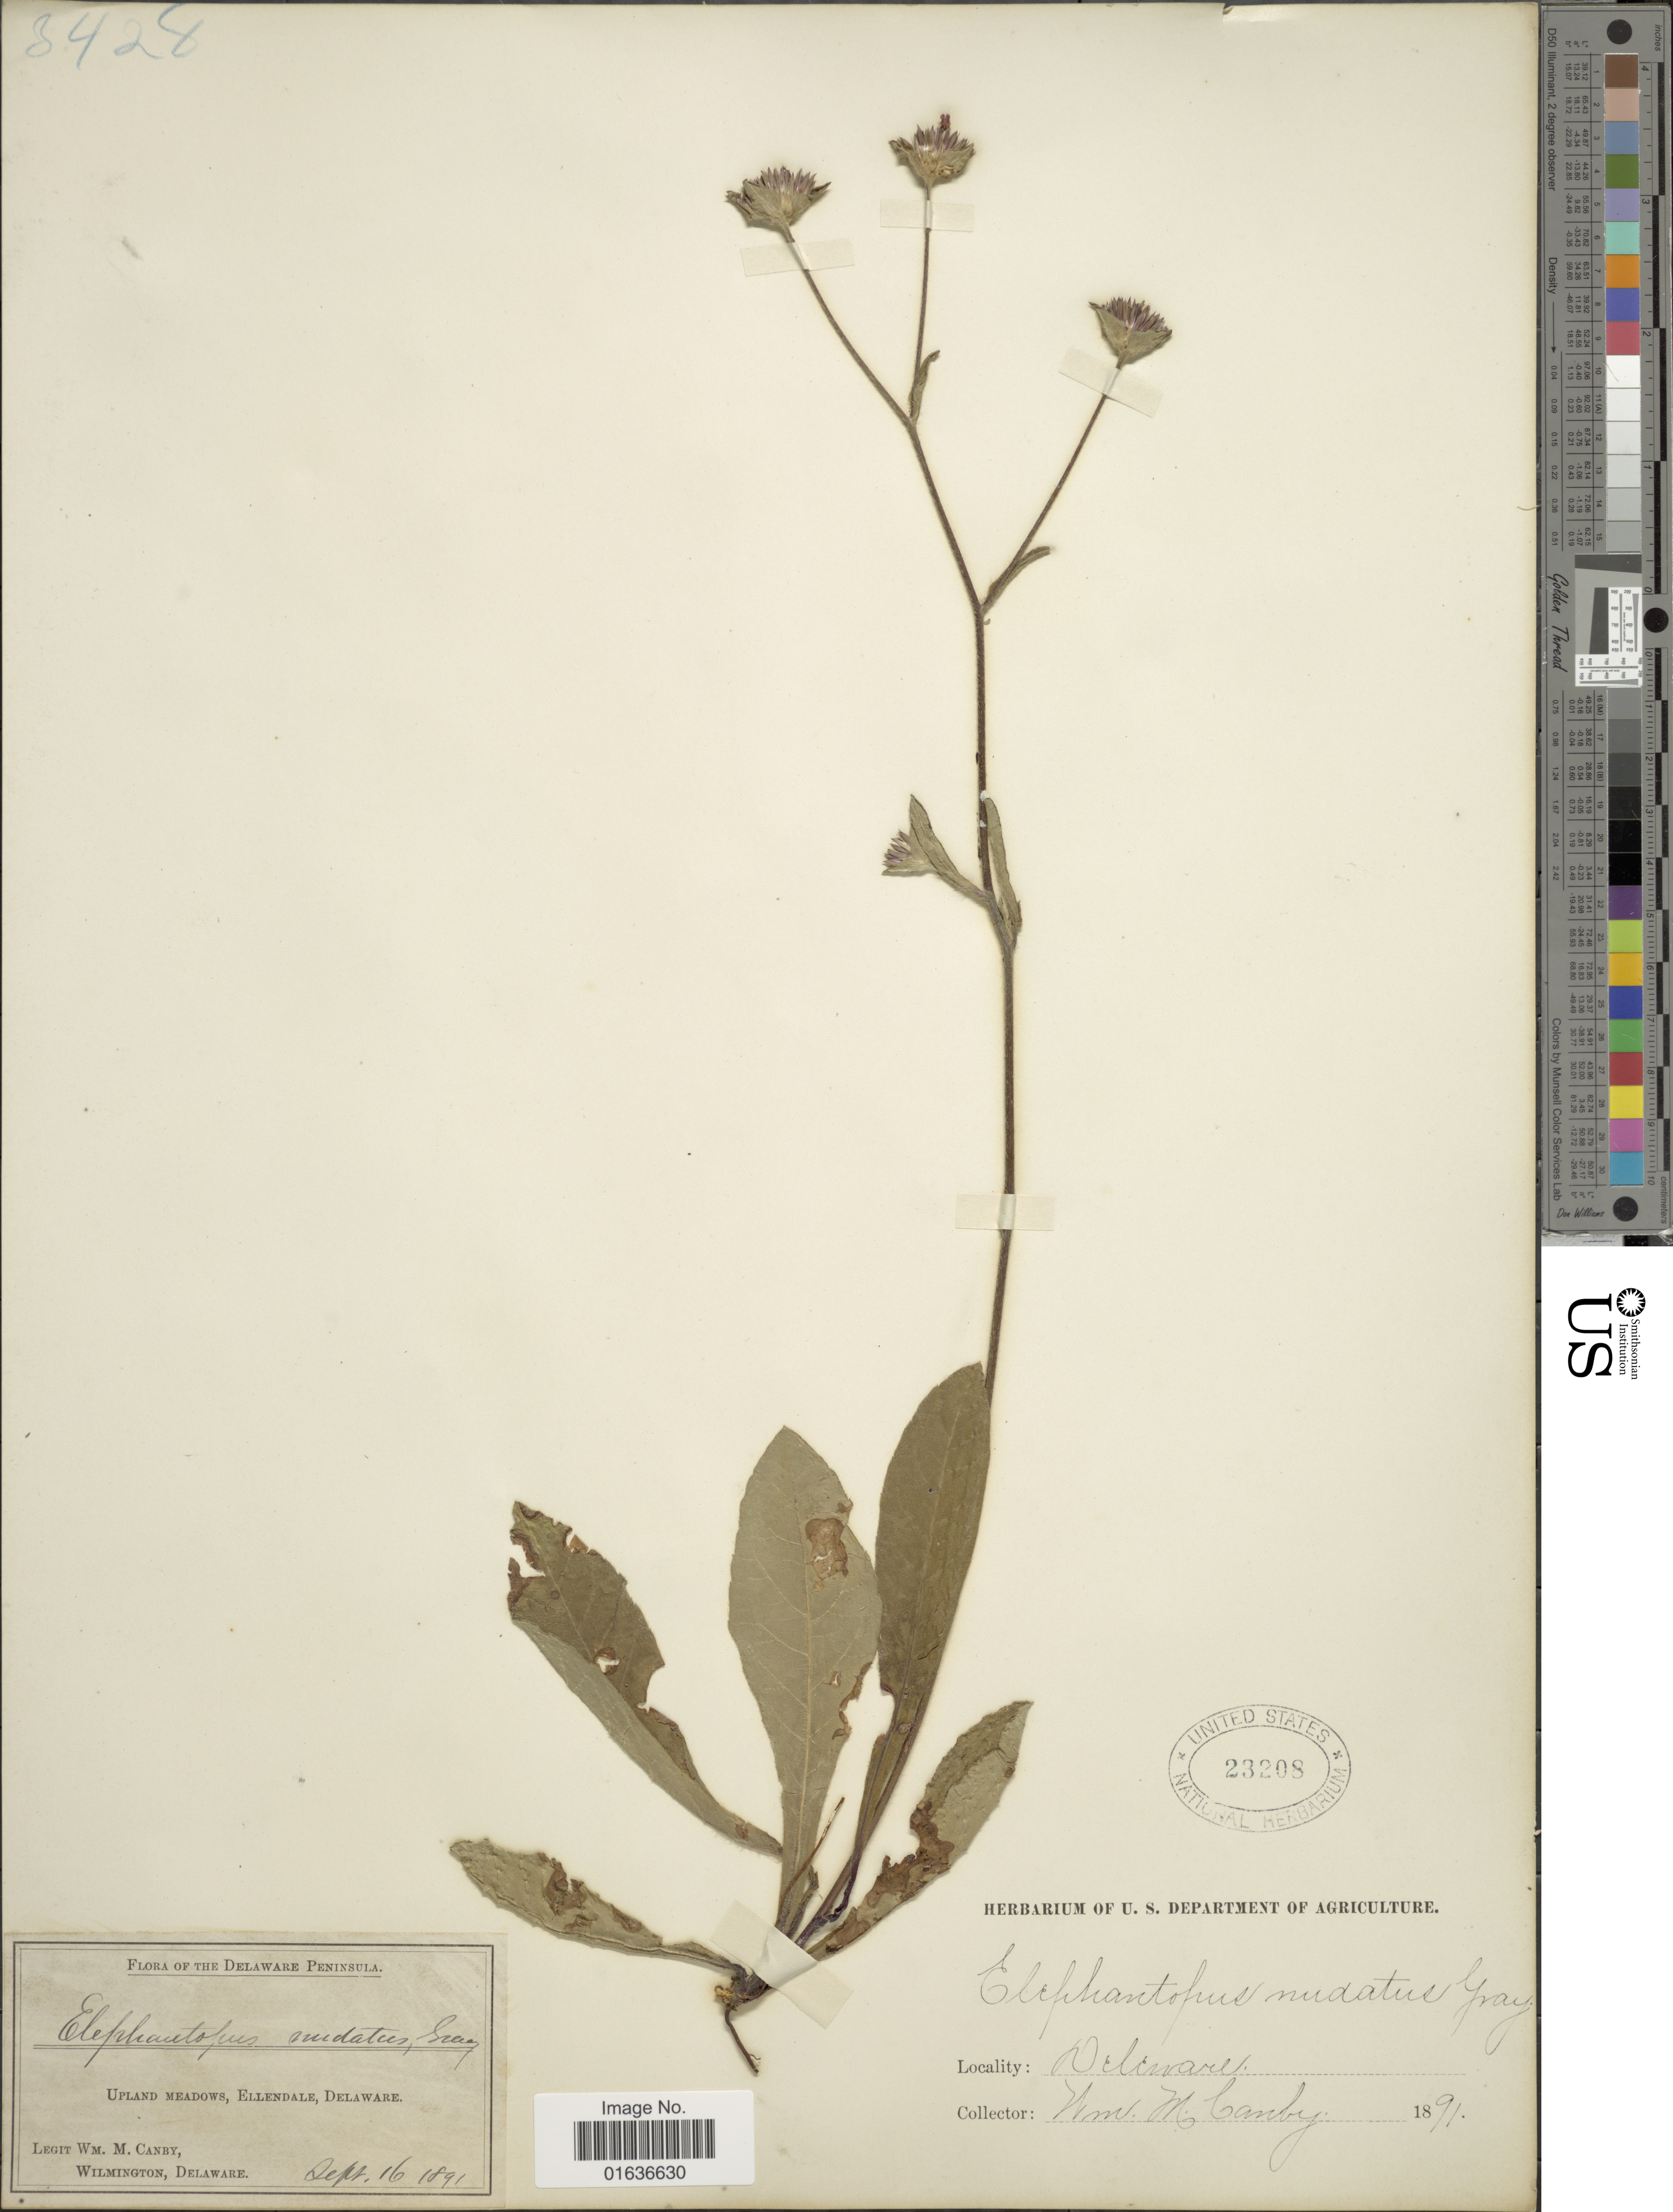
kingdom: Plantae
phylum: Tracheophyta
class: Magnoliopsida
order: Asterales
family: Asteraceae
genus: Elephantopus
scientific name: Elephantopus nudatus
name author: A. Gray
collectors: W. M. Canby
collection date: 1891-08-16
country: United States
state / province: Delaware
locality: Upland meadows, Ellendale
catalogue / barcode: US 23208